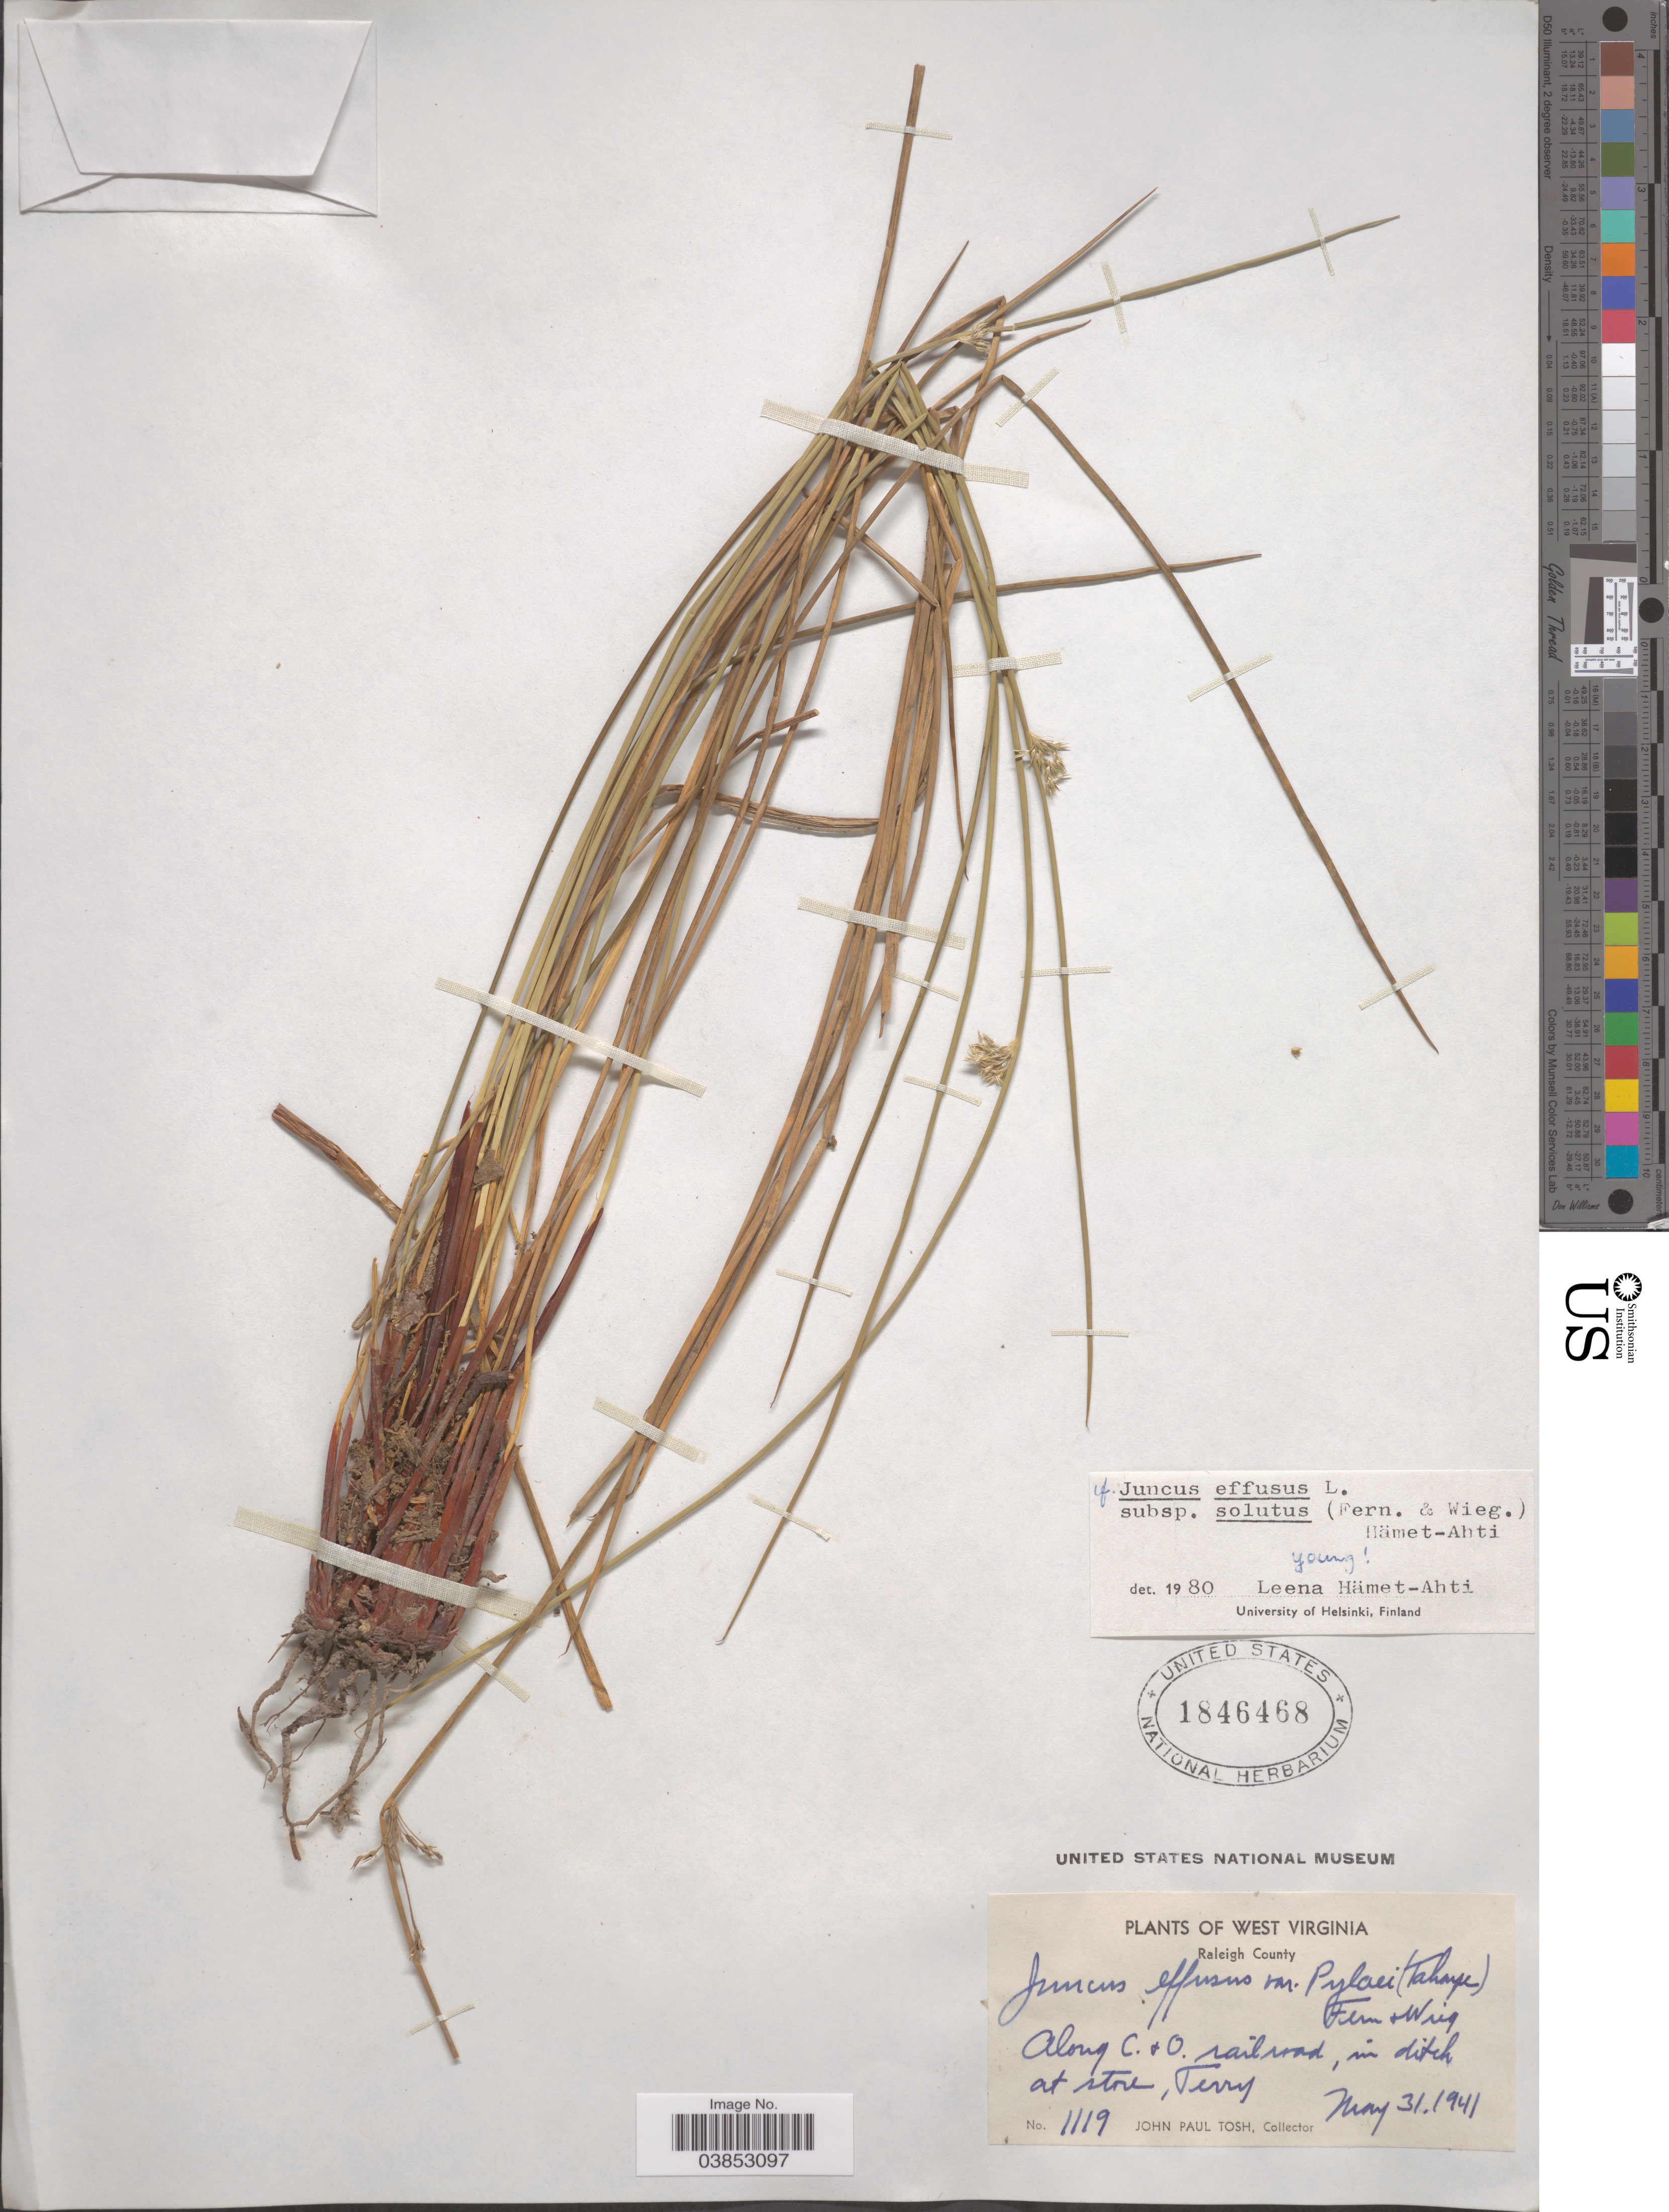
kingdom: Plantae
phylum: Tracheophyta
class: Liliopsida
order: Poales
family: Juncaceae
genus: Juncus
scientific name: Juncus effusus var. solutus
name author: Fernald & Wiegand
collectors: J. Tosh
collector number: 1119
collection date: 1941-05-31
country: United States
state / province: West Virginia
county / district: Raleigh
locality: Raleigh County. Along C. & O. railroad, in ditch at store, Terry.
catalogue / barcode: US 1846468